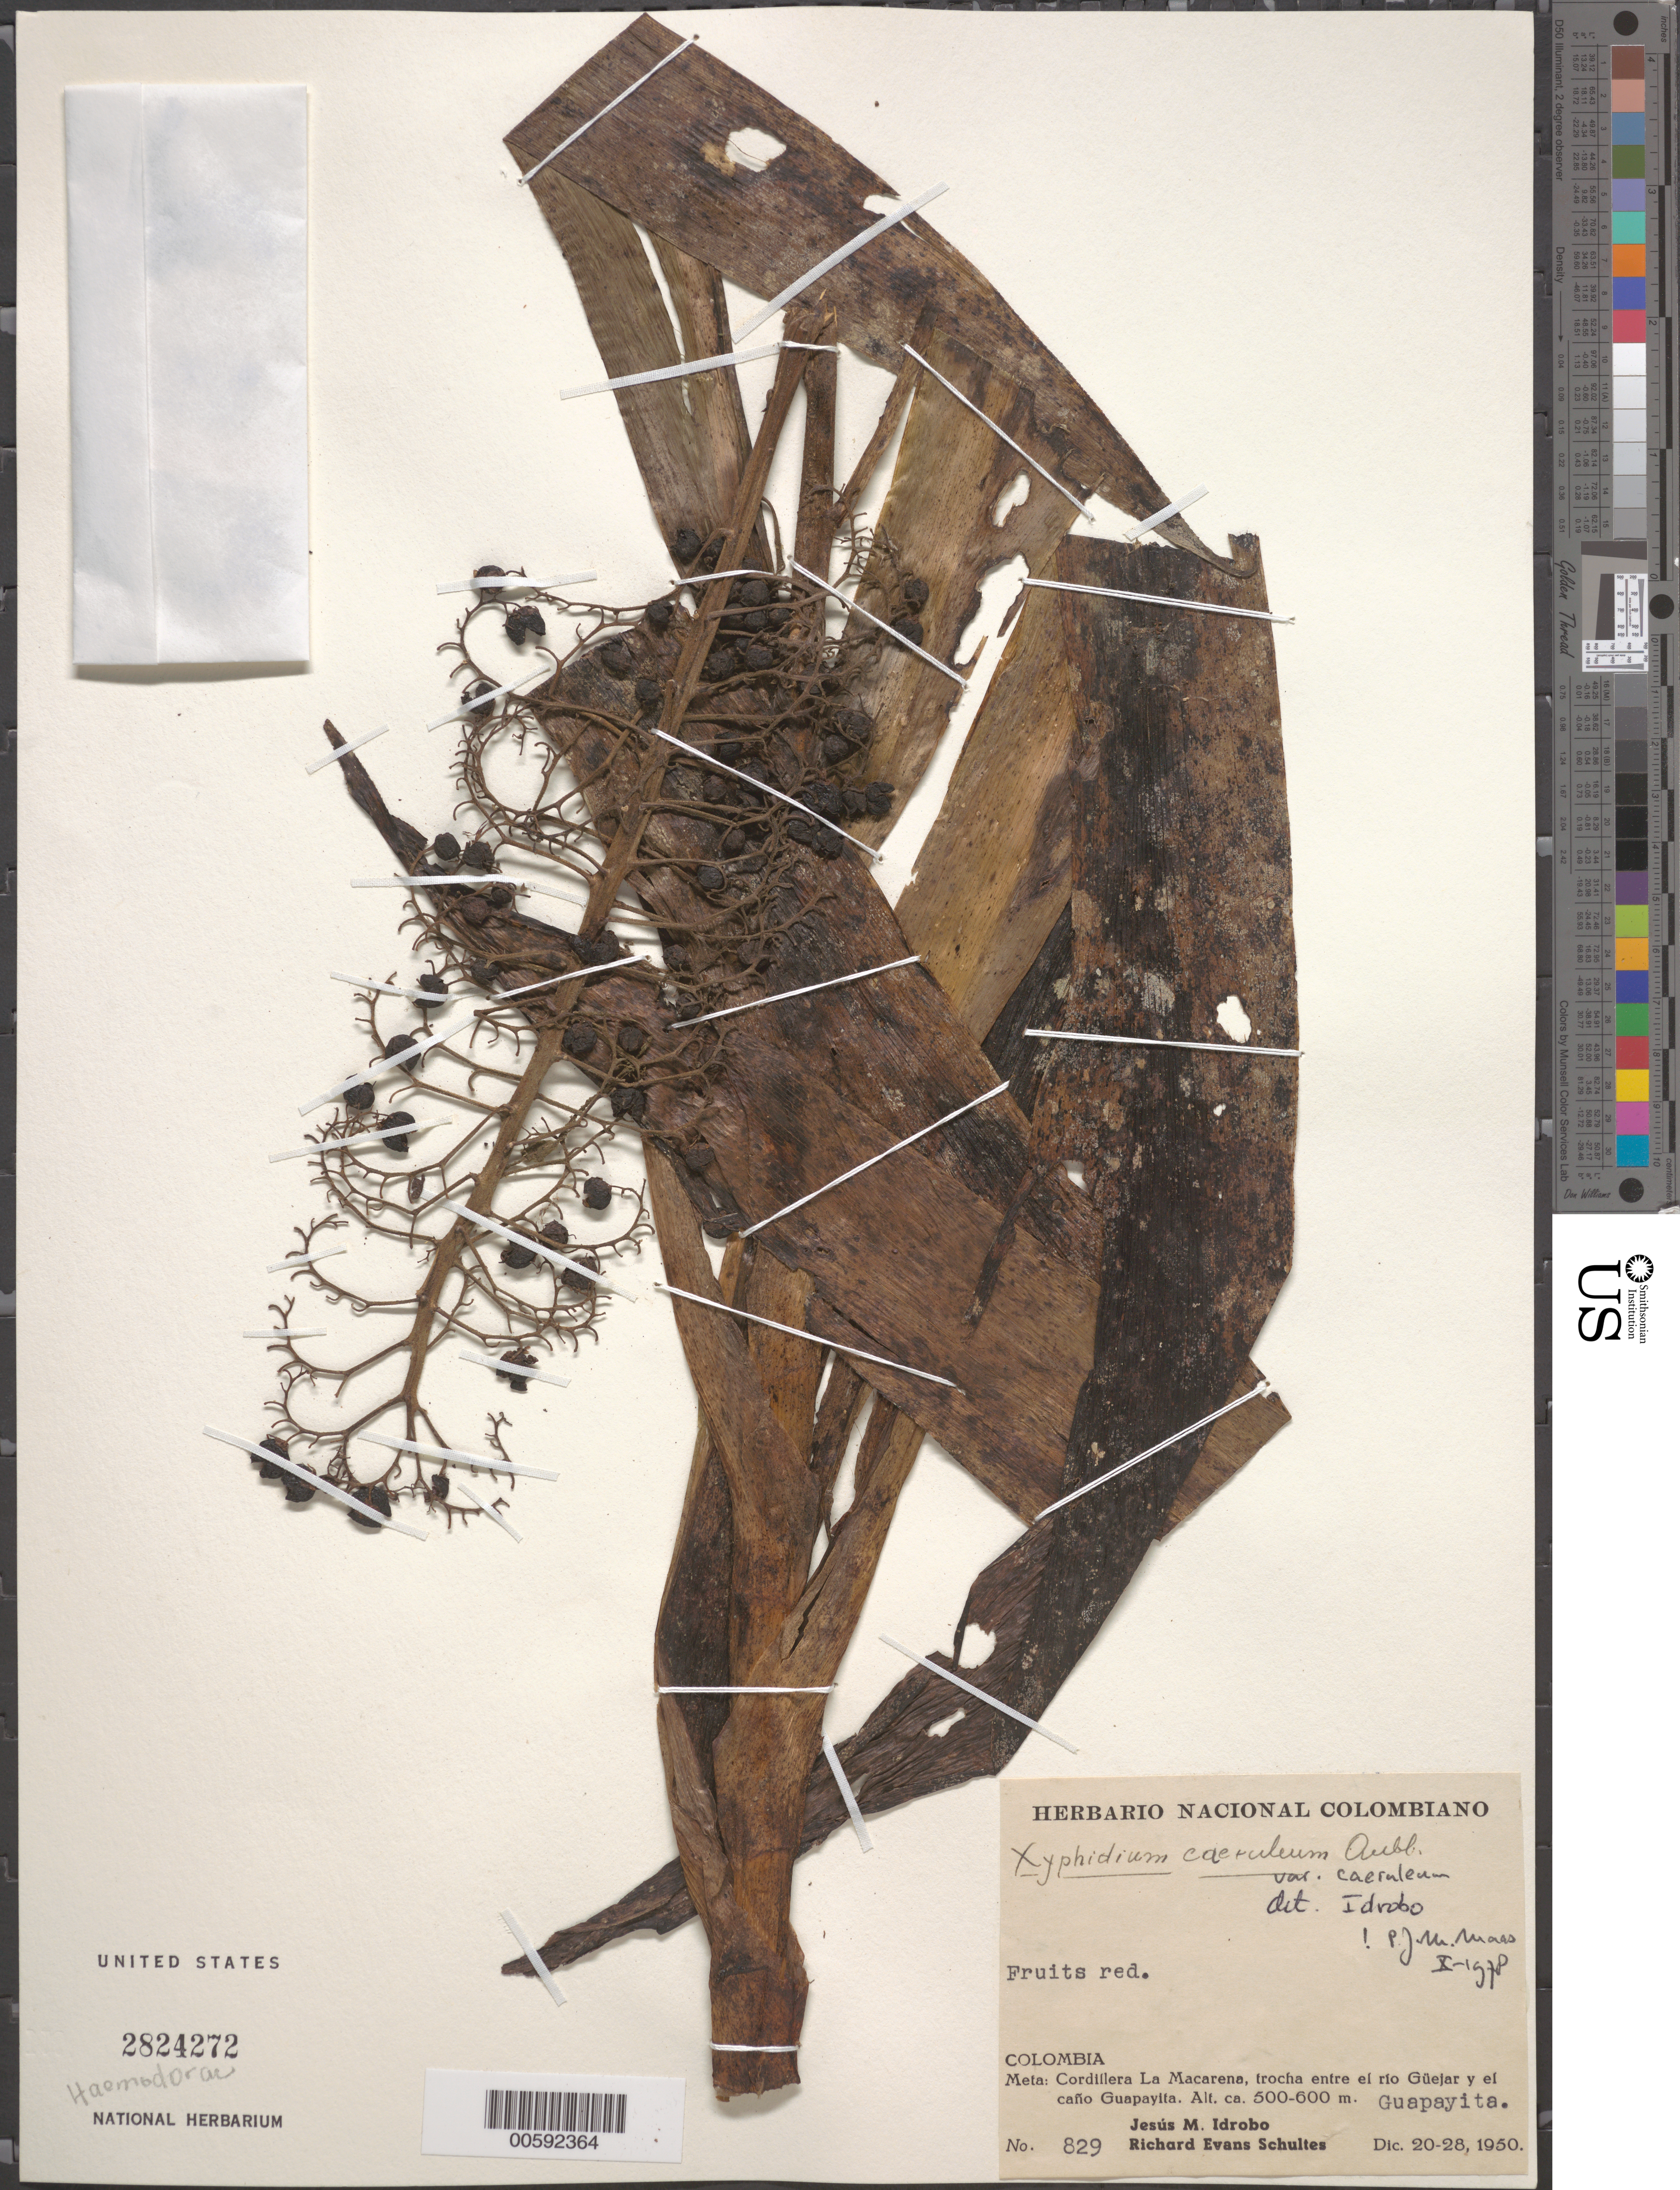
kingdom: Plantae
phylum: Tracheophyta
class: Liliopsida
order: Commelinales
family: Haemodoraceae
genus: Xiphidium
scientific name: Xiphidium caeruleum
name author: Aubl.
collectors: J. M. Idrobo & R. E. Schultes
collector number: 829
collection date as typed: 20 Dec 1950 to 28 Dec 1950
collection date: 1950-12-20/1950-12-28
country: Colombia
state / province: Meta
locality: La Macarena, between Rio Guejar and Caño Guapayita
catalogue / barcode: US 2824272